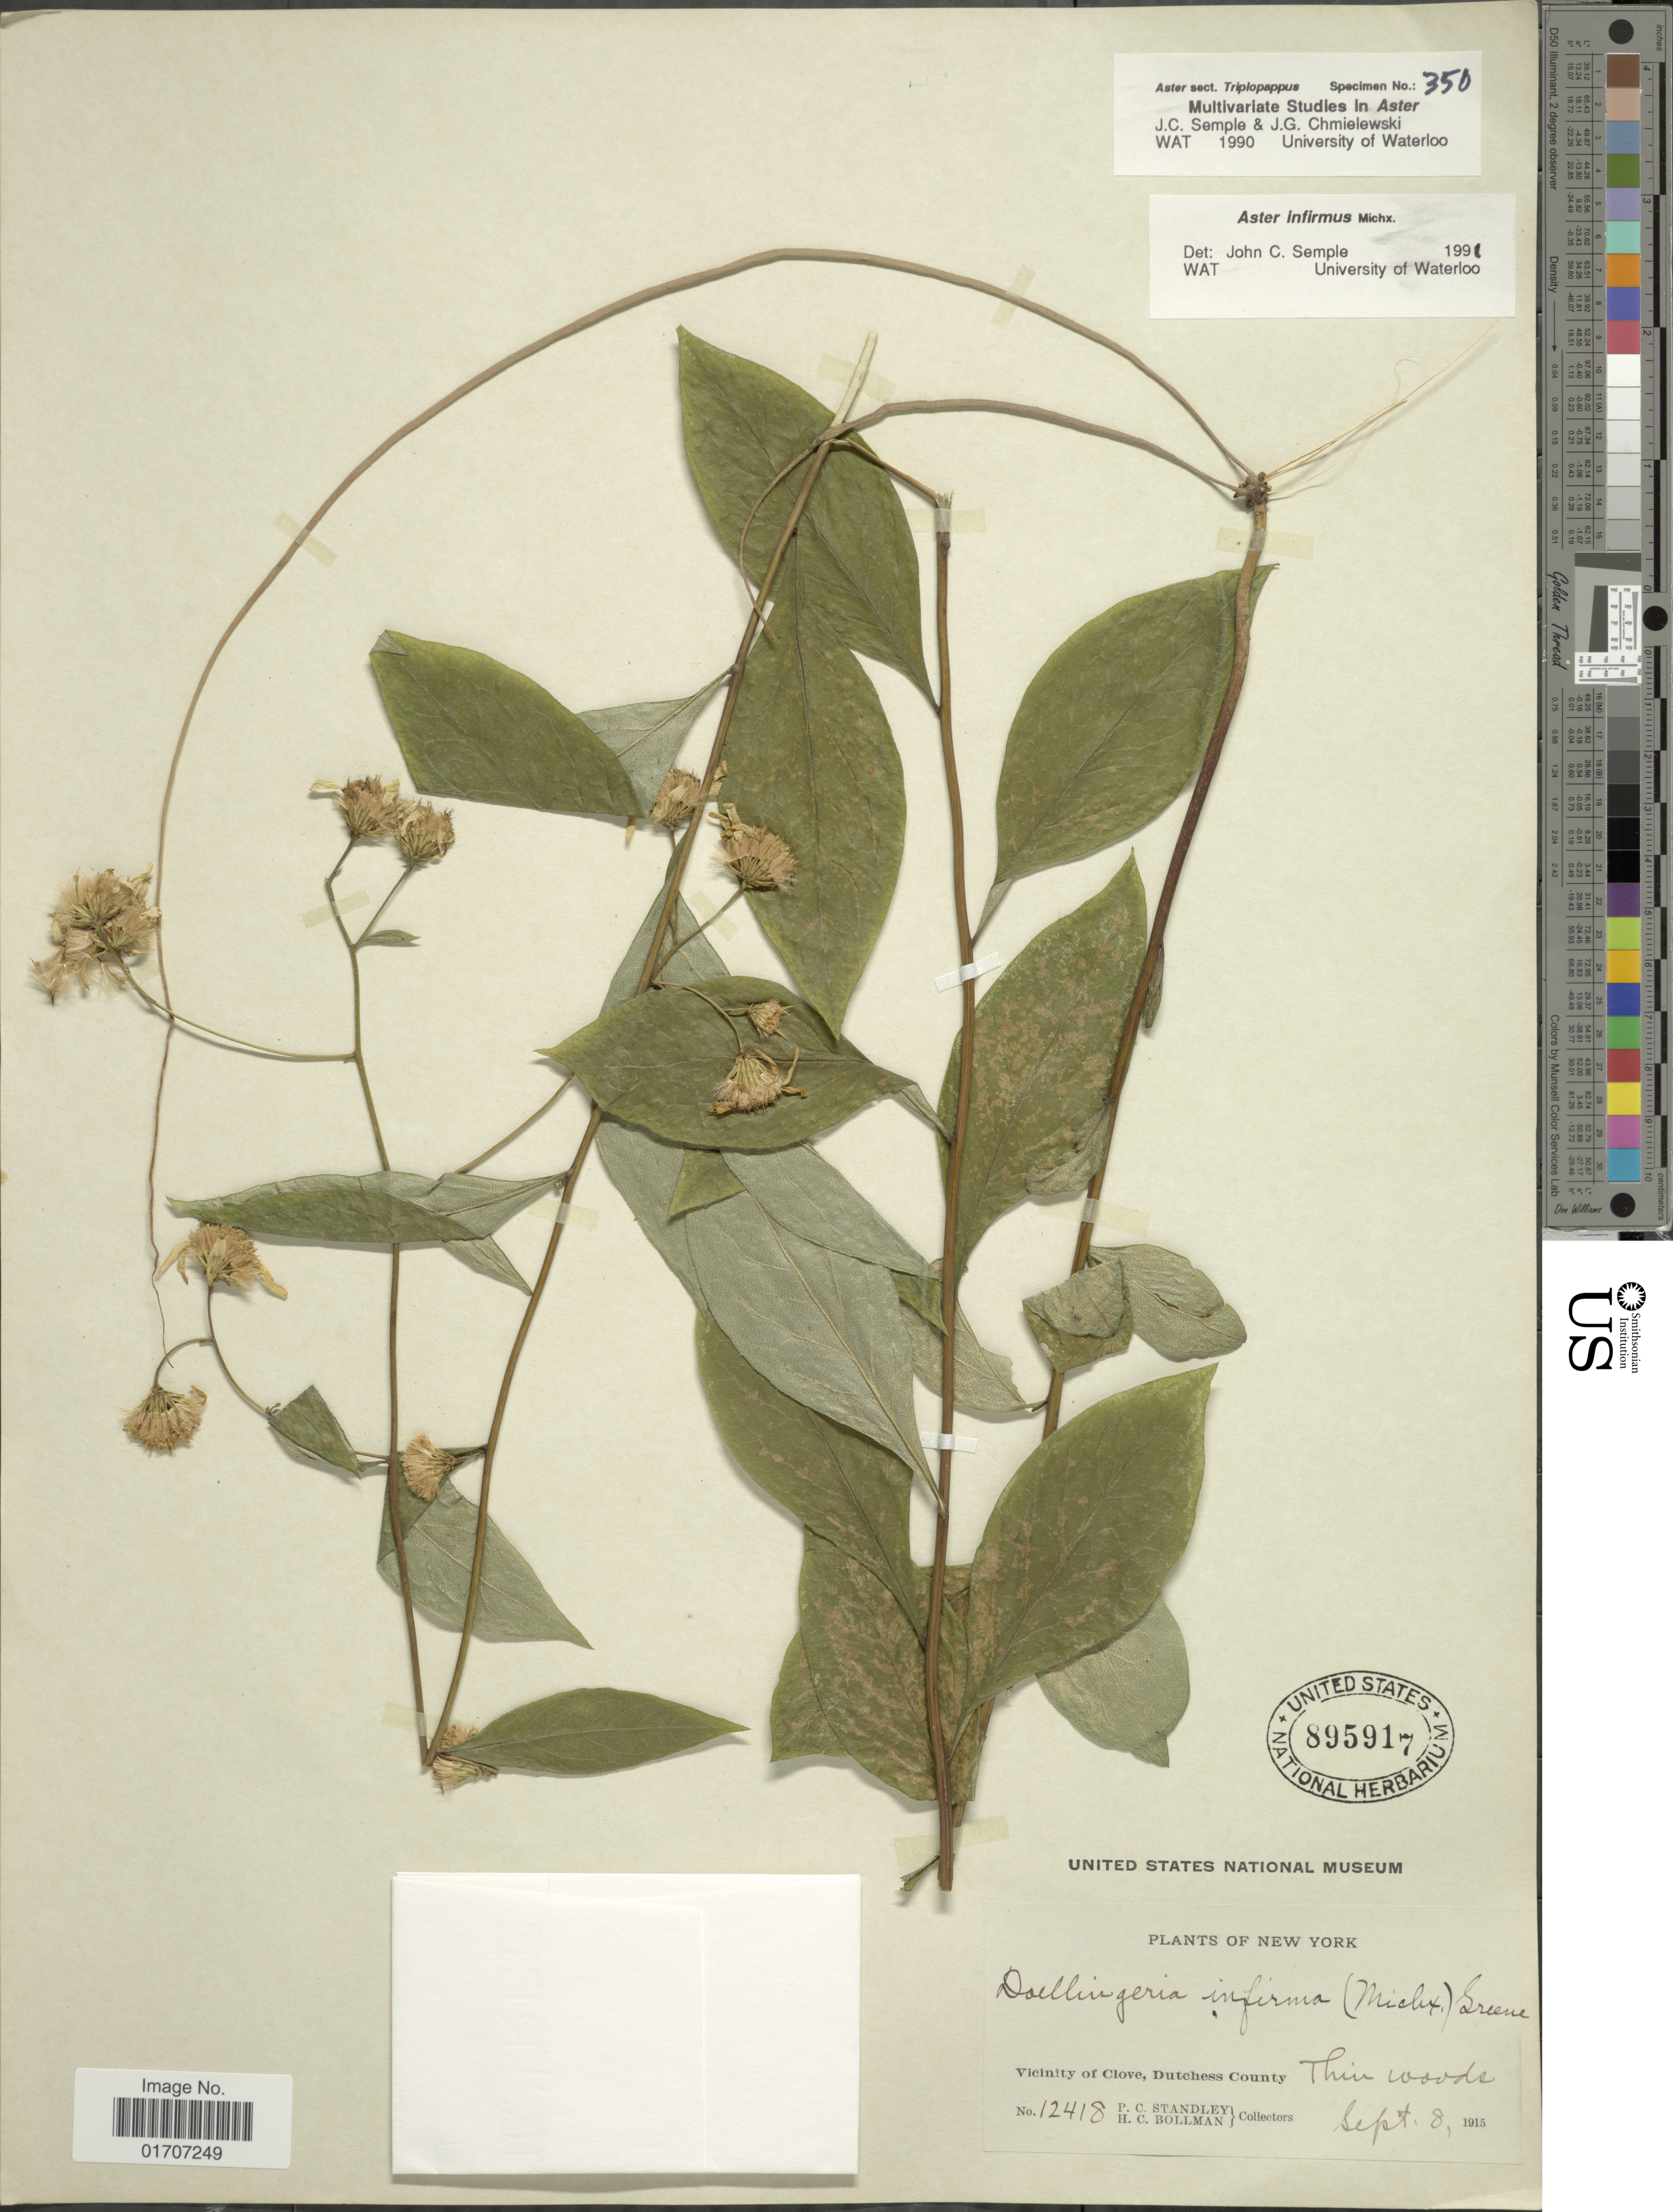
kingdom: Plantae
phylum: Tracheophyta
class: Magnoliopsida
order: Asterales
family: Asteraceae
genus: Doellingeria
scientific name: Doellingeria infirma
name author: (Michx.) Greene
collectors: P. C. Standley & H. C. Bollman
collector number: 12418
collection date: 1915-09-08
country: United States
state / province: New York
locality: Vicinity of Clove, Dutchess County, Thin Woods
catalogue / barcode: US 895917